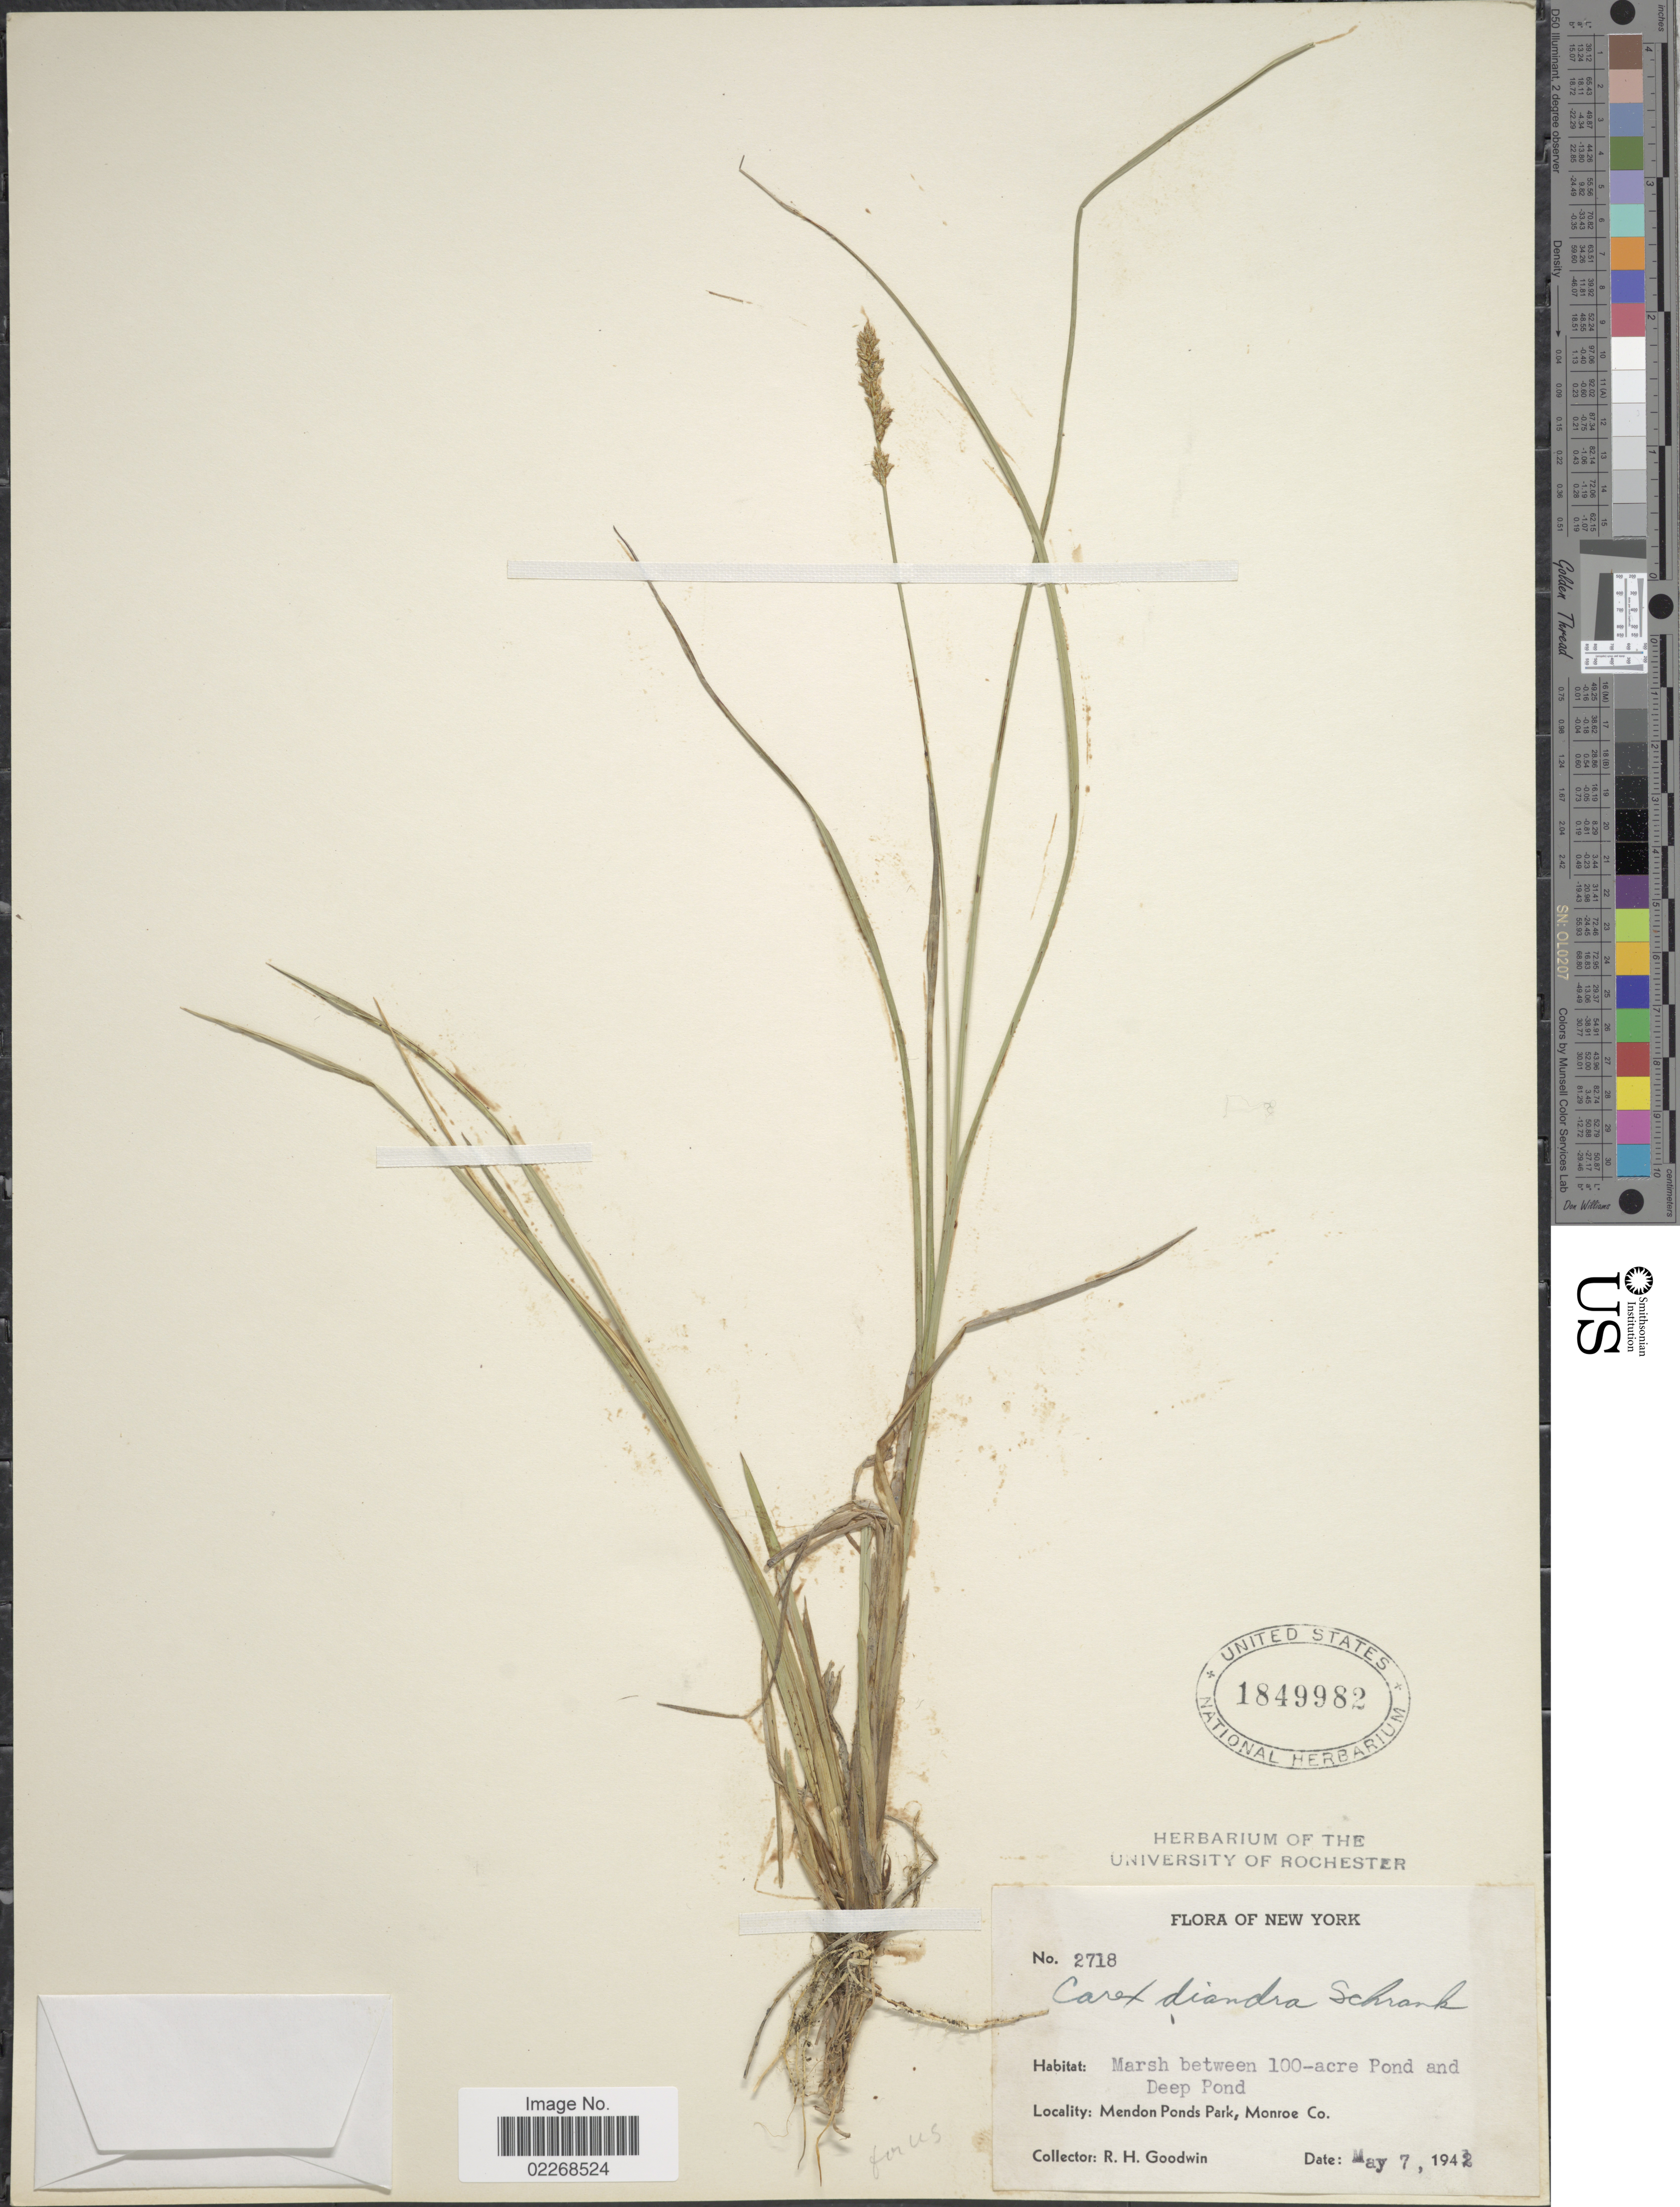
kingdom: Plantae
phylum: Tracheophyta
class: Liliopsida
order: Poales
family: Cyperaceae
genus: Carex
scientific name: Carex diandra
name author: Schrank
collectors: R. Goodwin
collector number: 2718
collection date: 1942-05-07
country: United States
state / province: New York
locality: Marsh between 100-acre Pond and Deep Pond, Mendon Pond's Park, Monroe Co.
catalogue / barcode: US 1849982